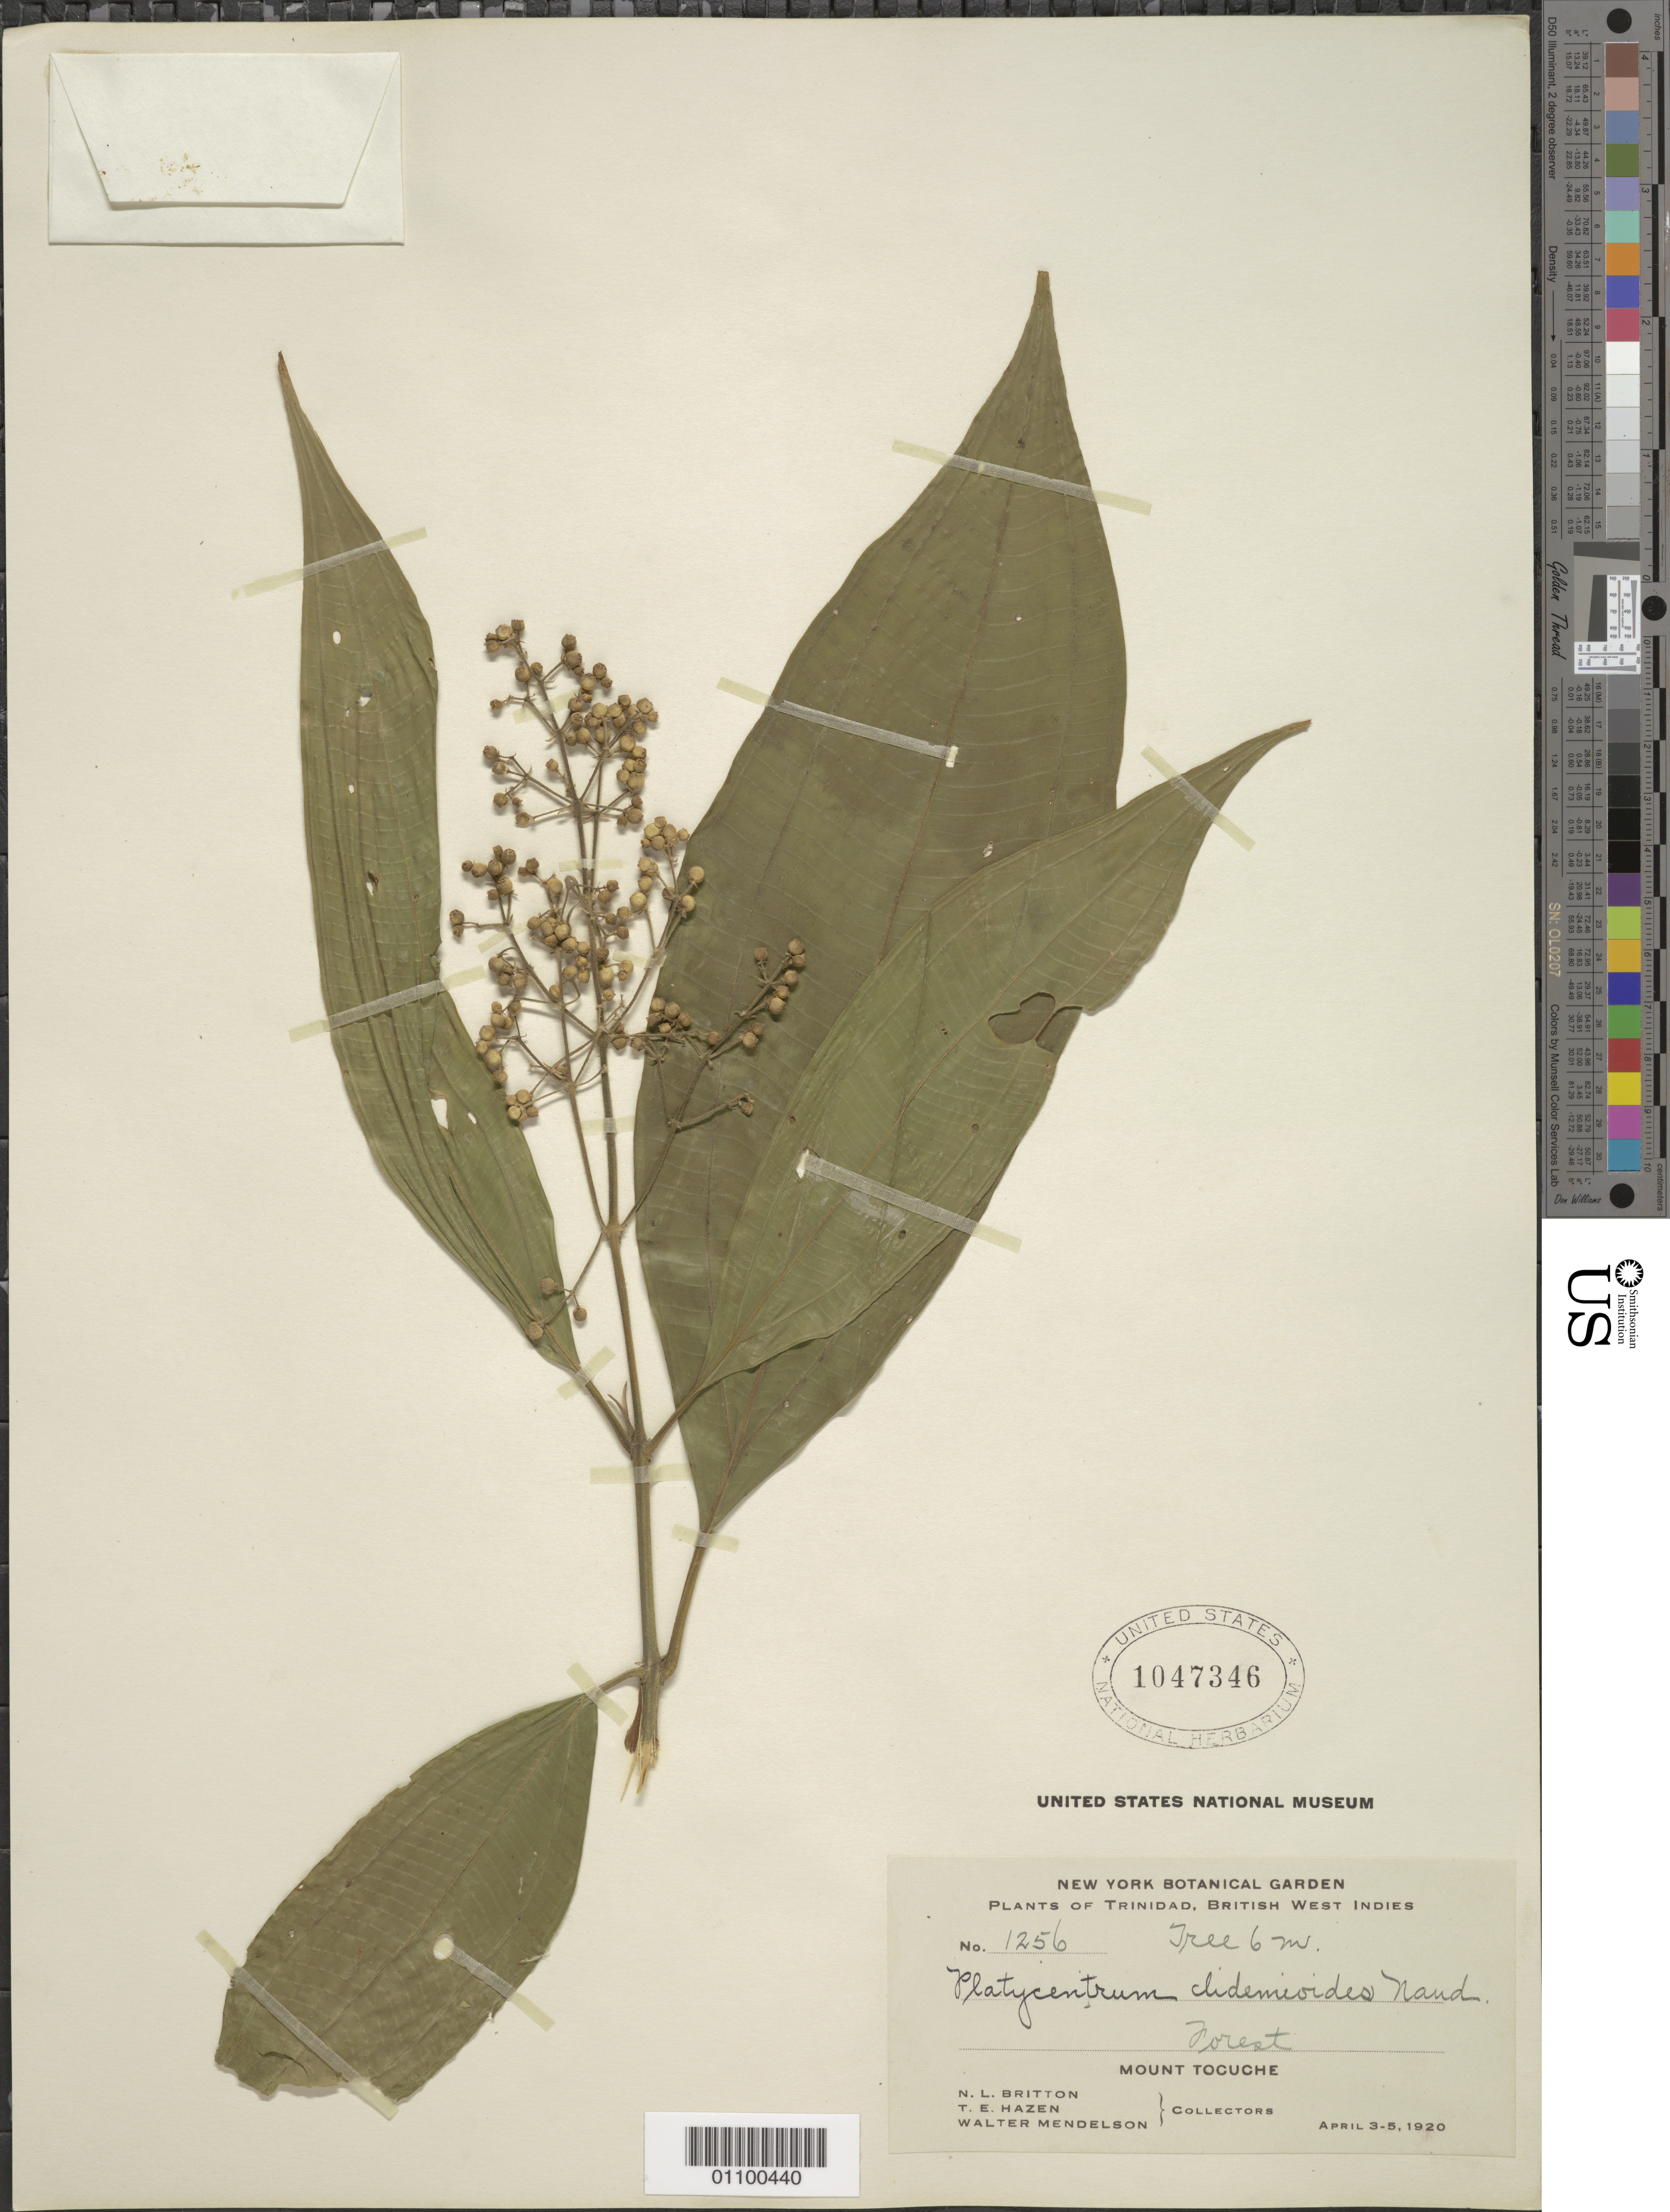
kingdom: Plantae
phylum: Tracheophyta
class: Magnoliopsida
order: Myrtales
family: Melastomataceae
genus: Platycentrum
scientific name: Platycentrum clidemioides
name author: Naudin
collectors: N. Britton, T. E. Hazen & W. Mendelson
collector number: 1256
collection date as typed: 03 Apr 1920 to 04 Apr 1920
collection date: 1920-04-03/1920-04-04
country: Trinidad and Tobago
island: Trinidad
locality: Mount Tocuche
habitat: forest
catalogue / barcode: US 1047346